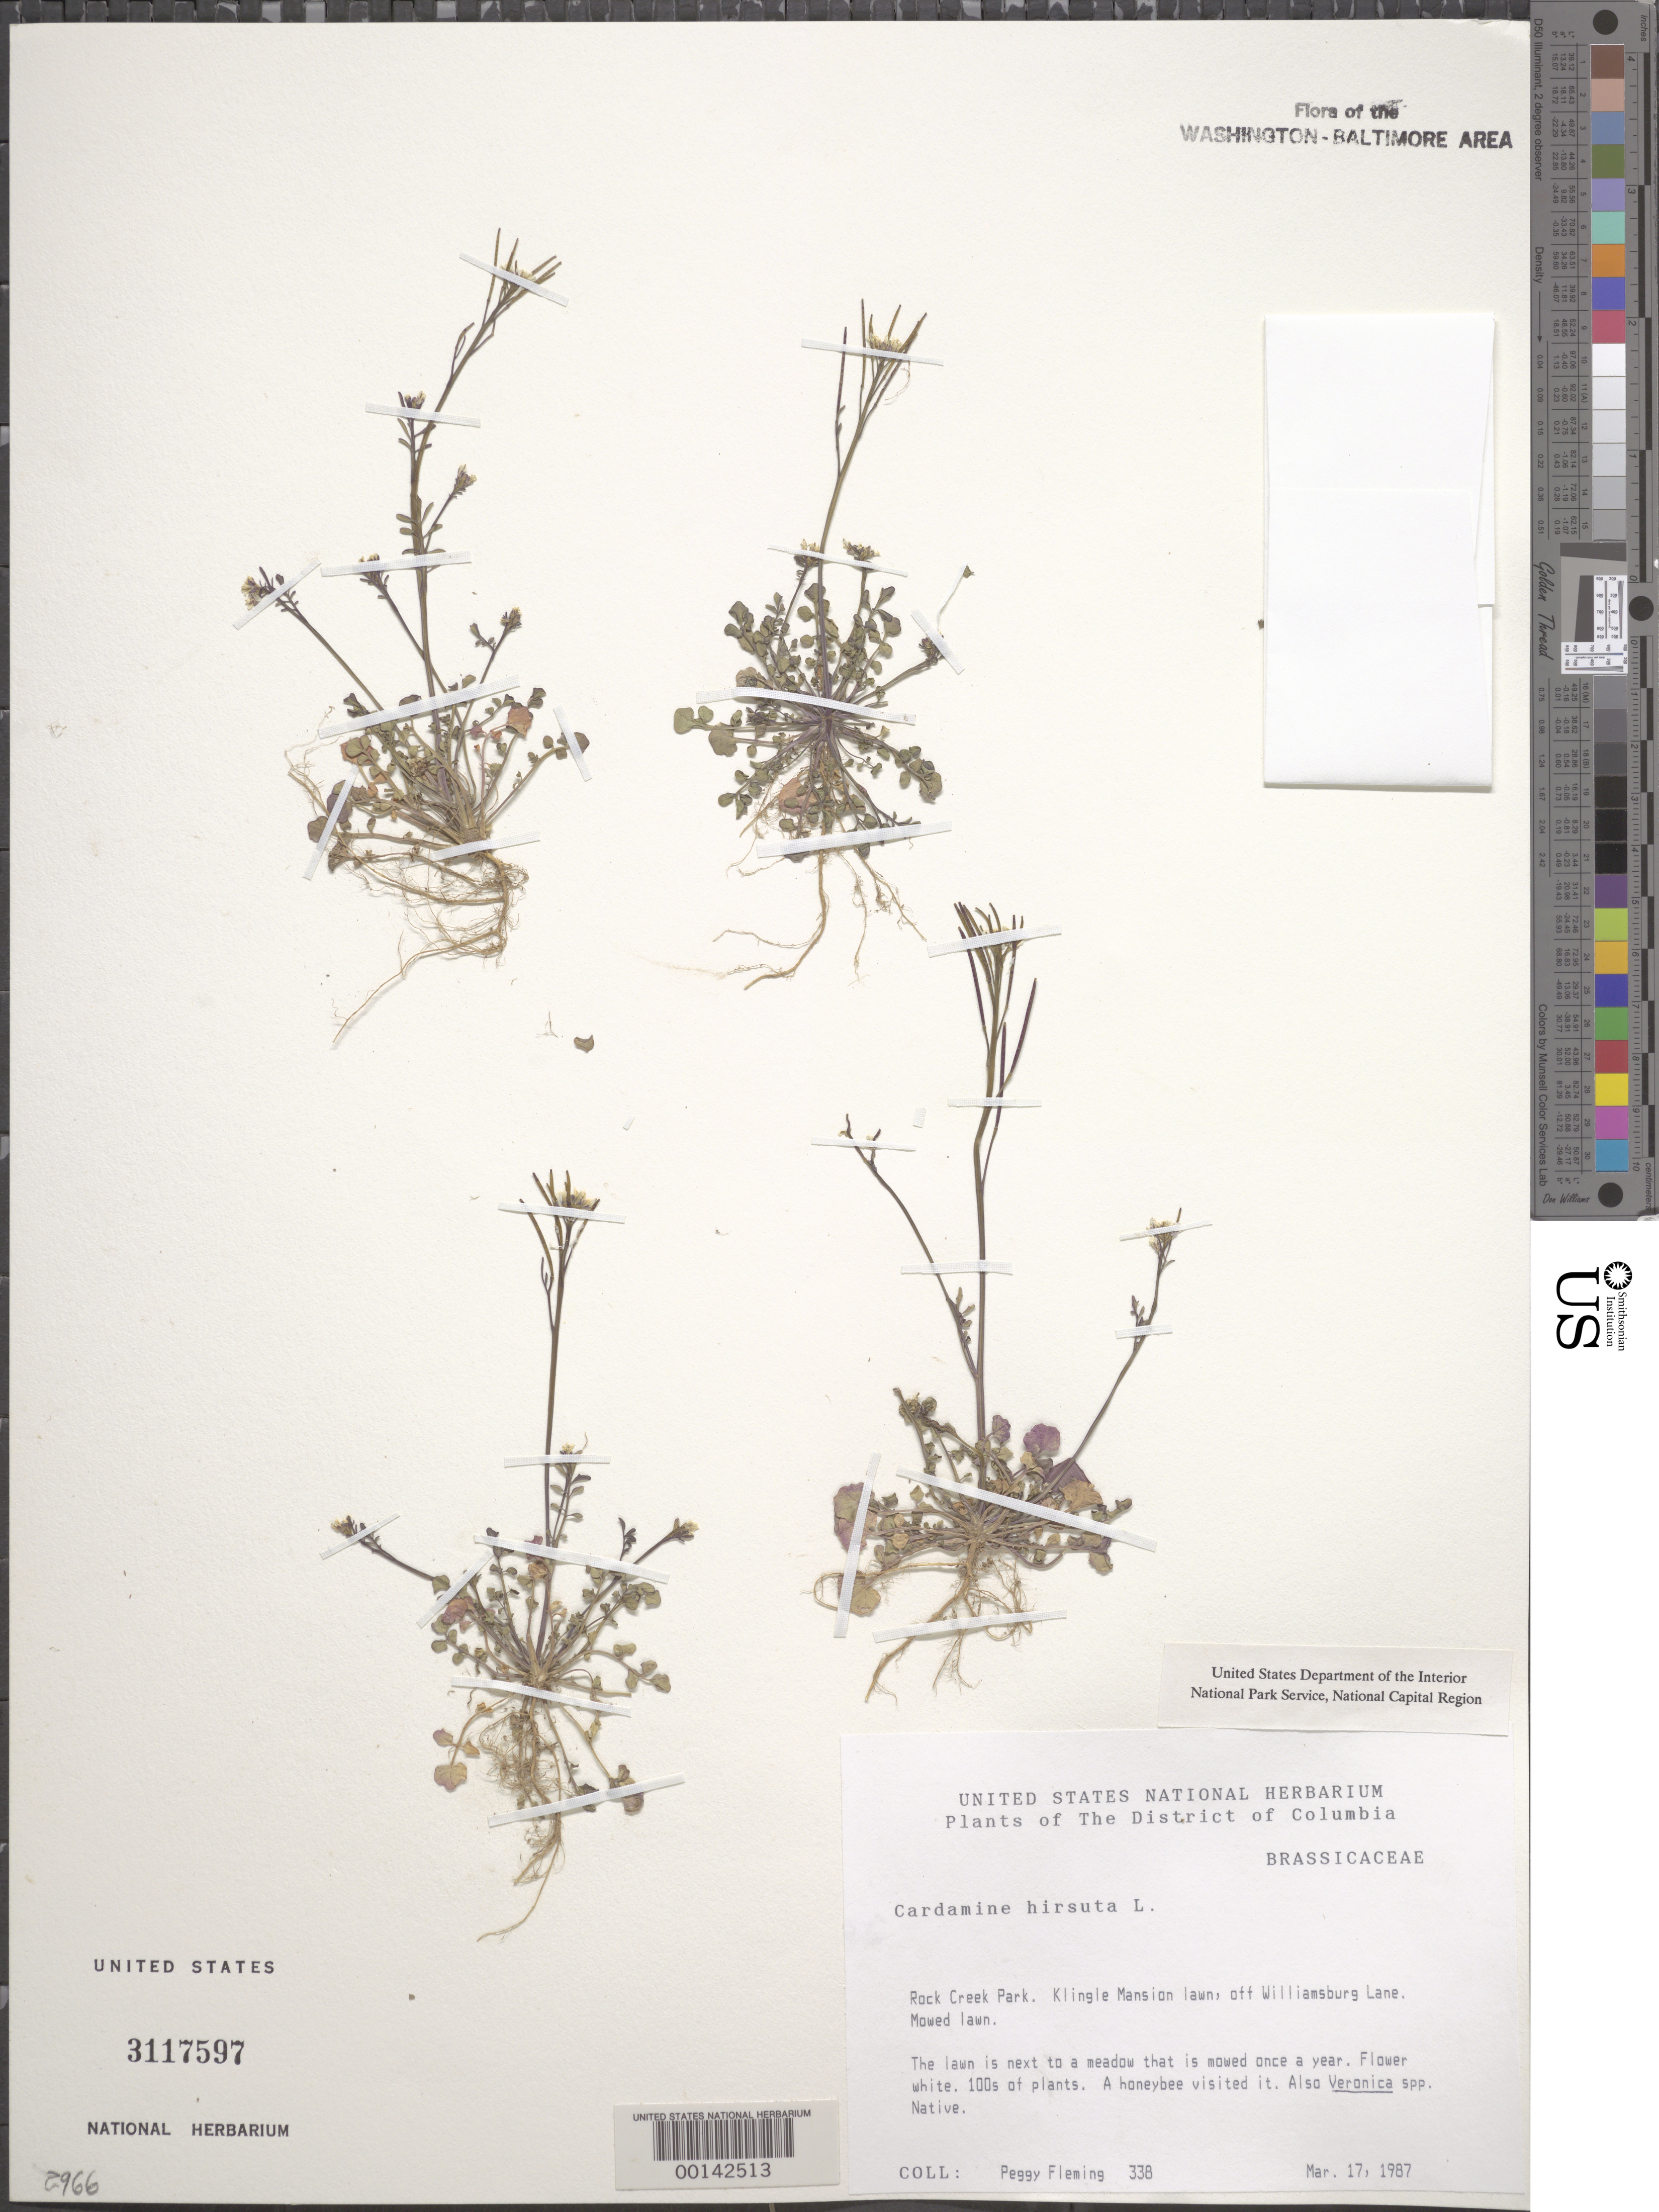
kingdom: Plantae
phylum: Tracheophyta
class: Magnoliopsida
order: Brassicales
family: Brassicaceae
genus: Cardamine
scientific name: Cardamine hirsuta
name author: L.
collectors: P. Fleming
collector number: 338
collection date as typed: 17 Mar 1987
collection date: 1987-03-17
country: United States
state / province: District of Columbia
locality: Rock Creek Park. Klingle Mansion lawn, off Williamsburg Lane. Rock Creek Park & vicinity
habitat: Mowed lawn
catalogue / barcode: US 3117597